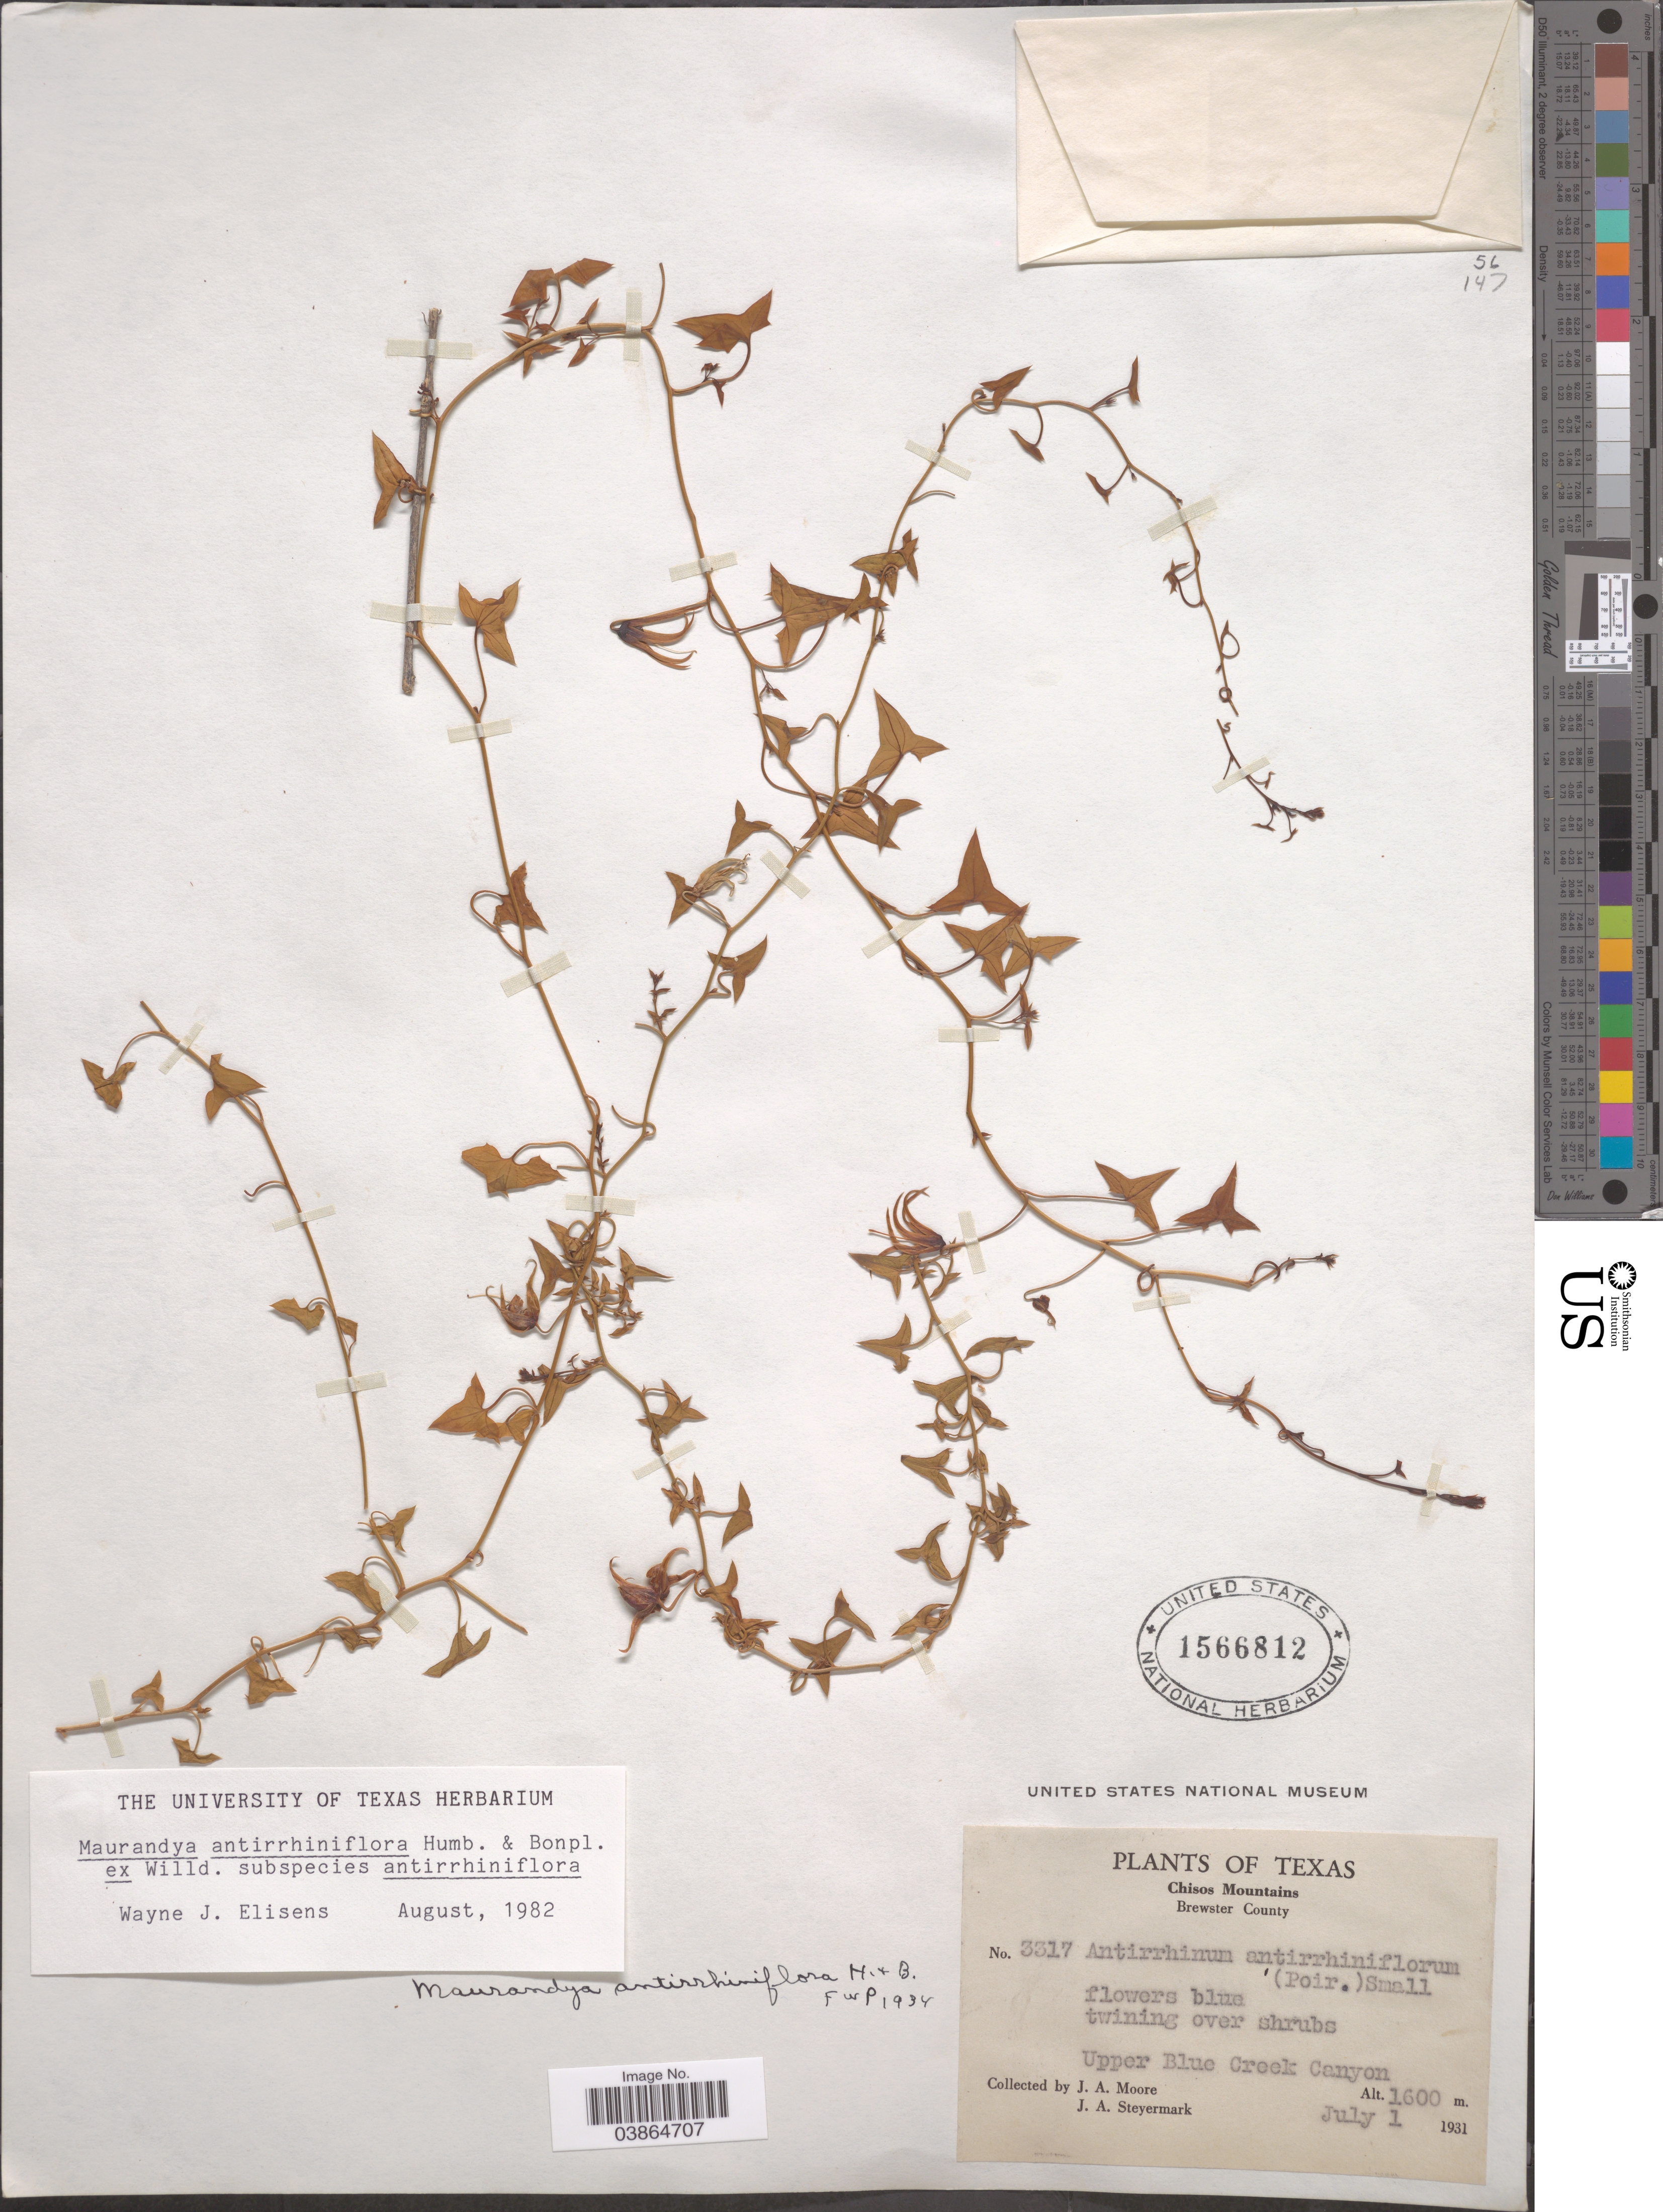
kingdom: Plantae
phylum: Tracheophyta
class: Magnoliopsida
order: Lamiales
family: Plantaginaceae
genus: Maurandya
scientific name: Maurandya antirrhiniflora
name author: Humb. & Bonpl. ex Willd.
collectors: J. A. Moore & J. Steyermark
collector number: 3317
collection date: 1931-07-01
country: United States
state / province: Texas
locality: Chisos Mountains. Brewster County. Upper Blue Creek Canyon.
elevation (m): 1600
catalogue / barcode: US 1566812